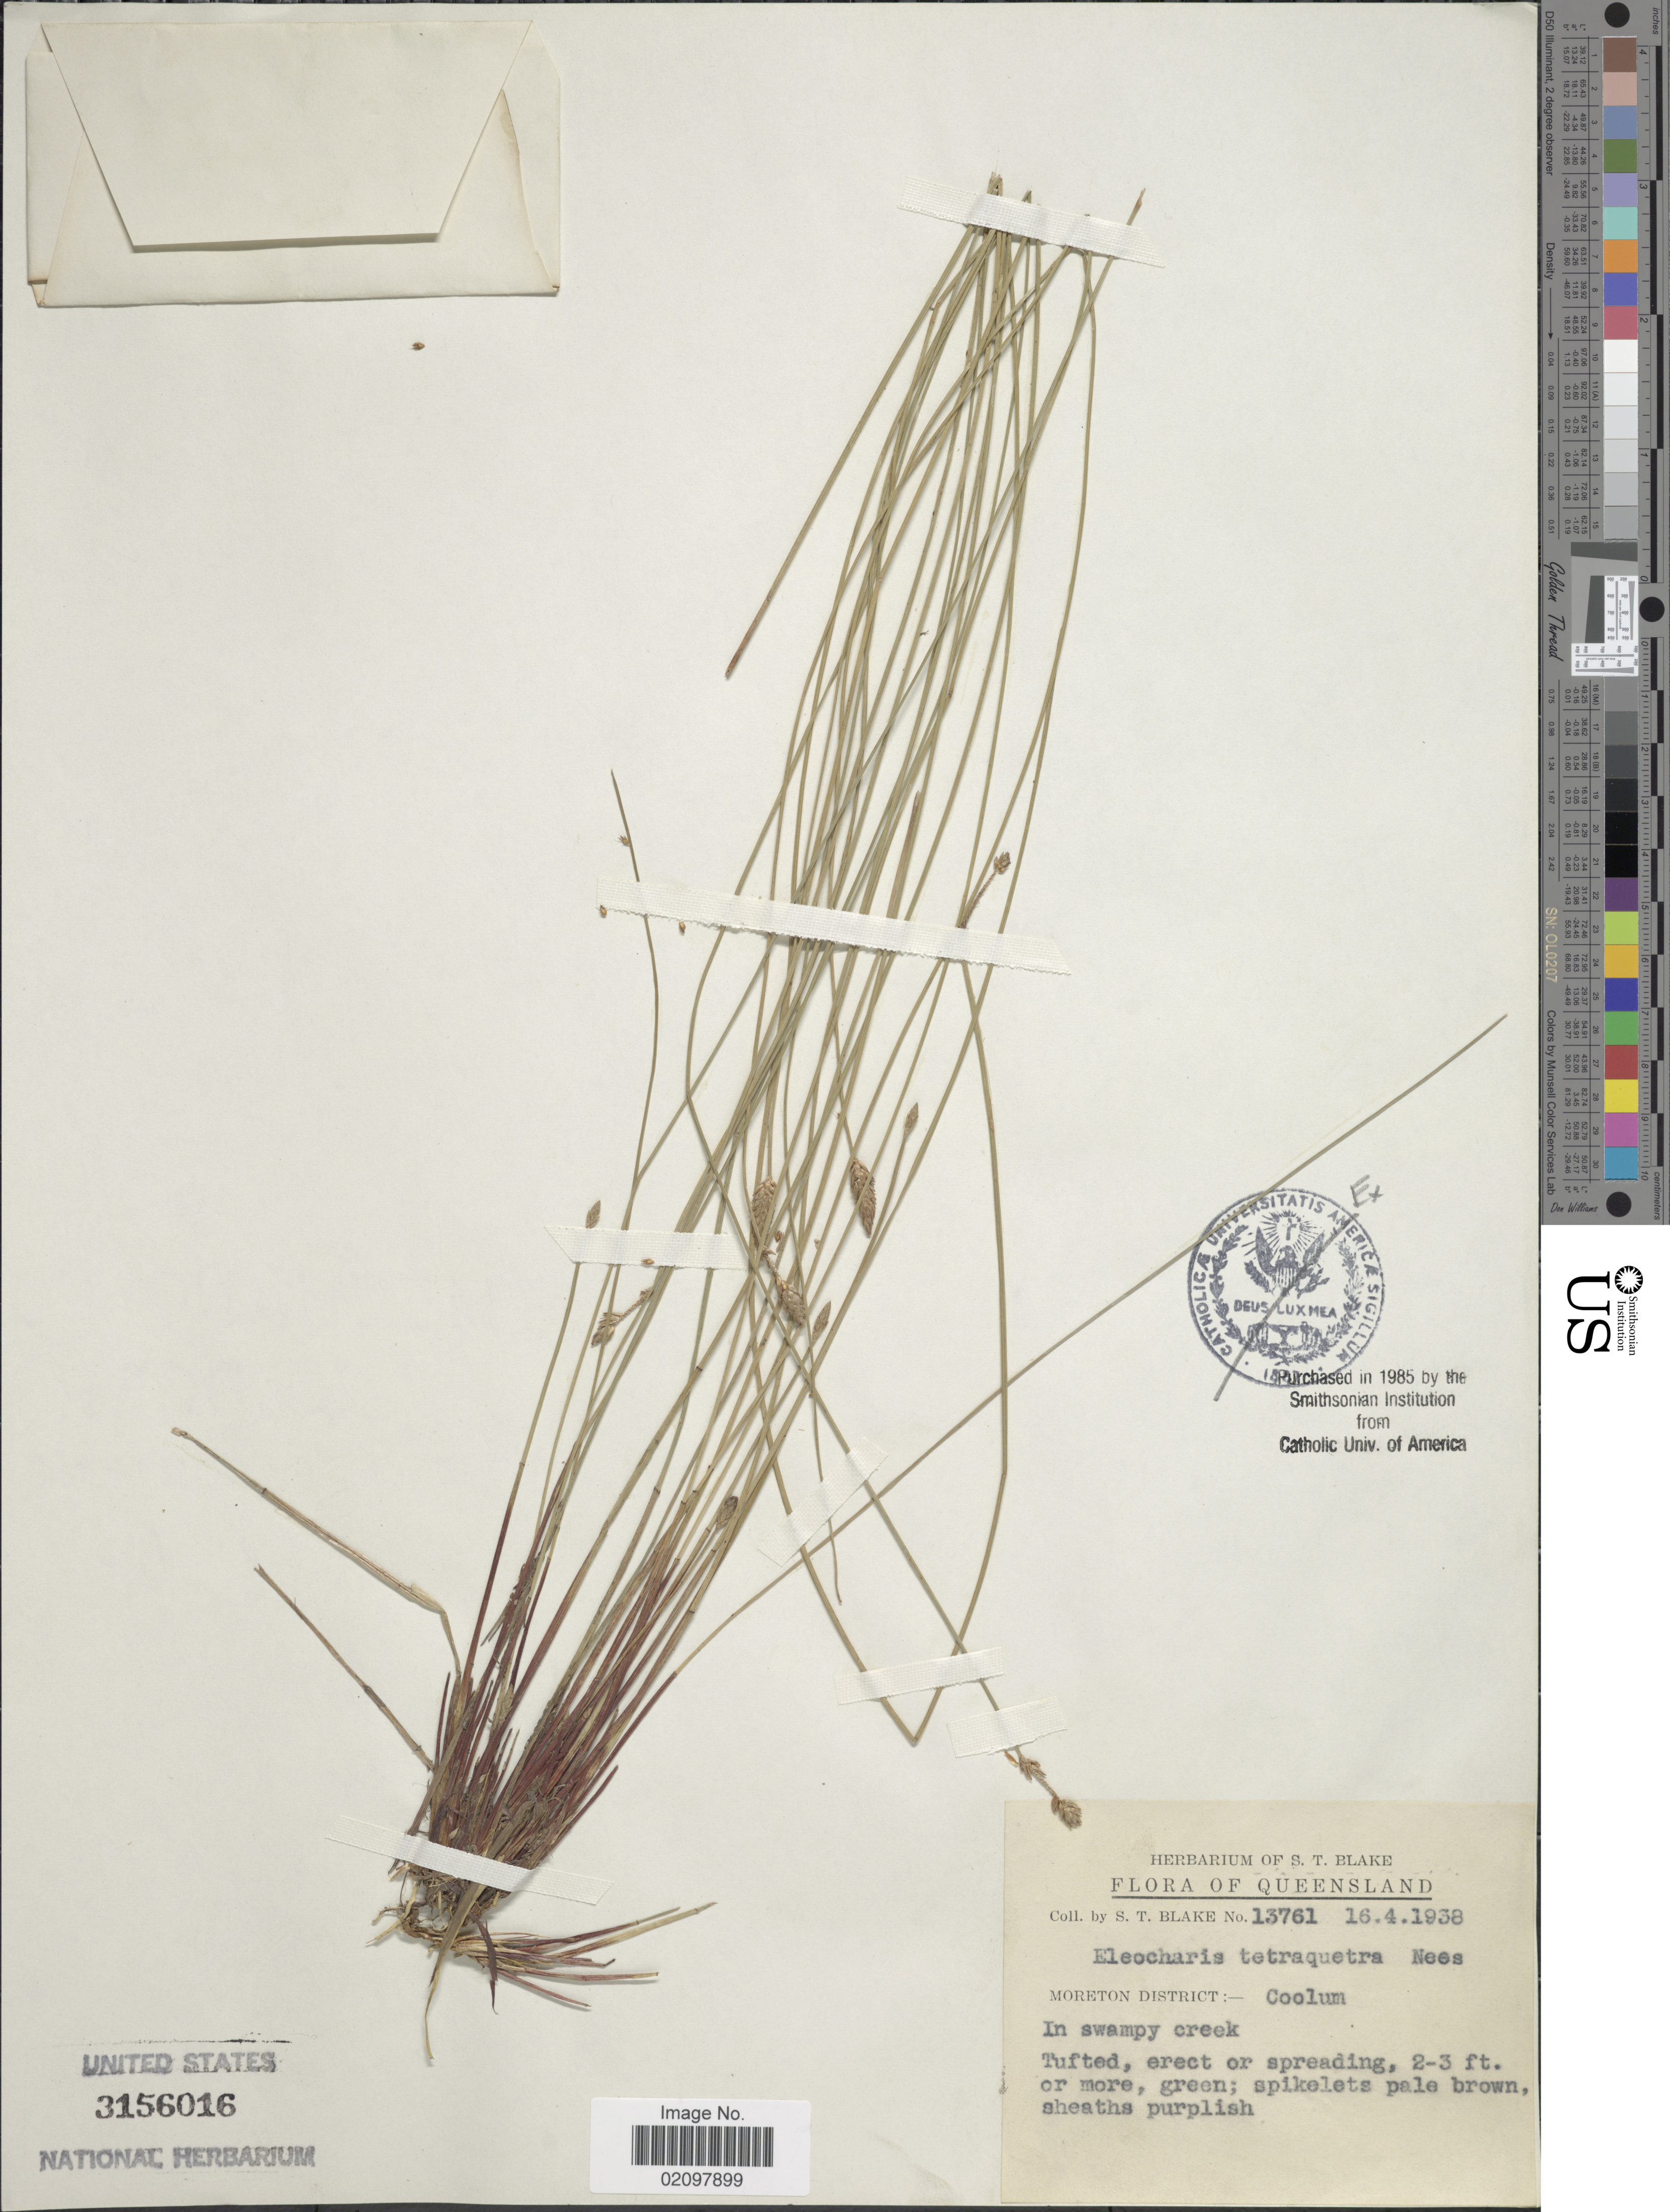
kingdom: Plantae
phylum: Tracheophyta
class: Liliopsida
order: Poales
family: Cyperaceae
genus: Eleocharis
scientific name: Eleocharis tetraquetra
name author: Nees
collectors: S. T. Blake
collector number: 13761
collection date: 1938-04-16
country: Australia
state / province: Queensland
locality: Moreton District:- Coolum, In swampy creek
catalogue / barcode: US 3156016